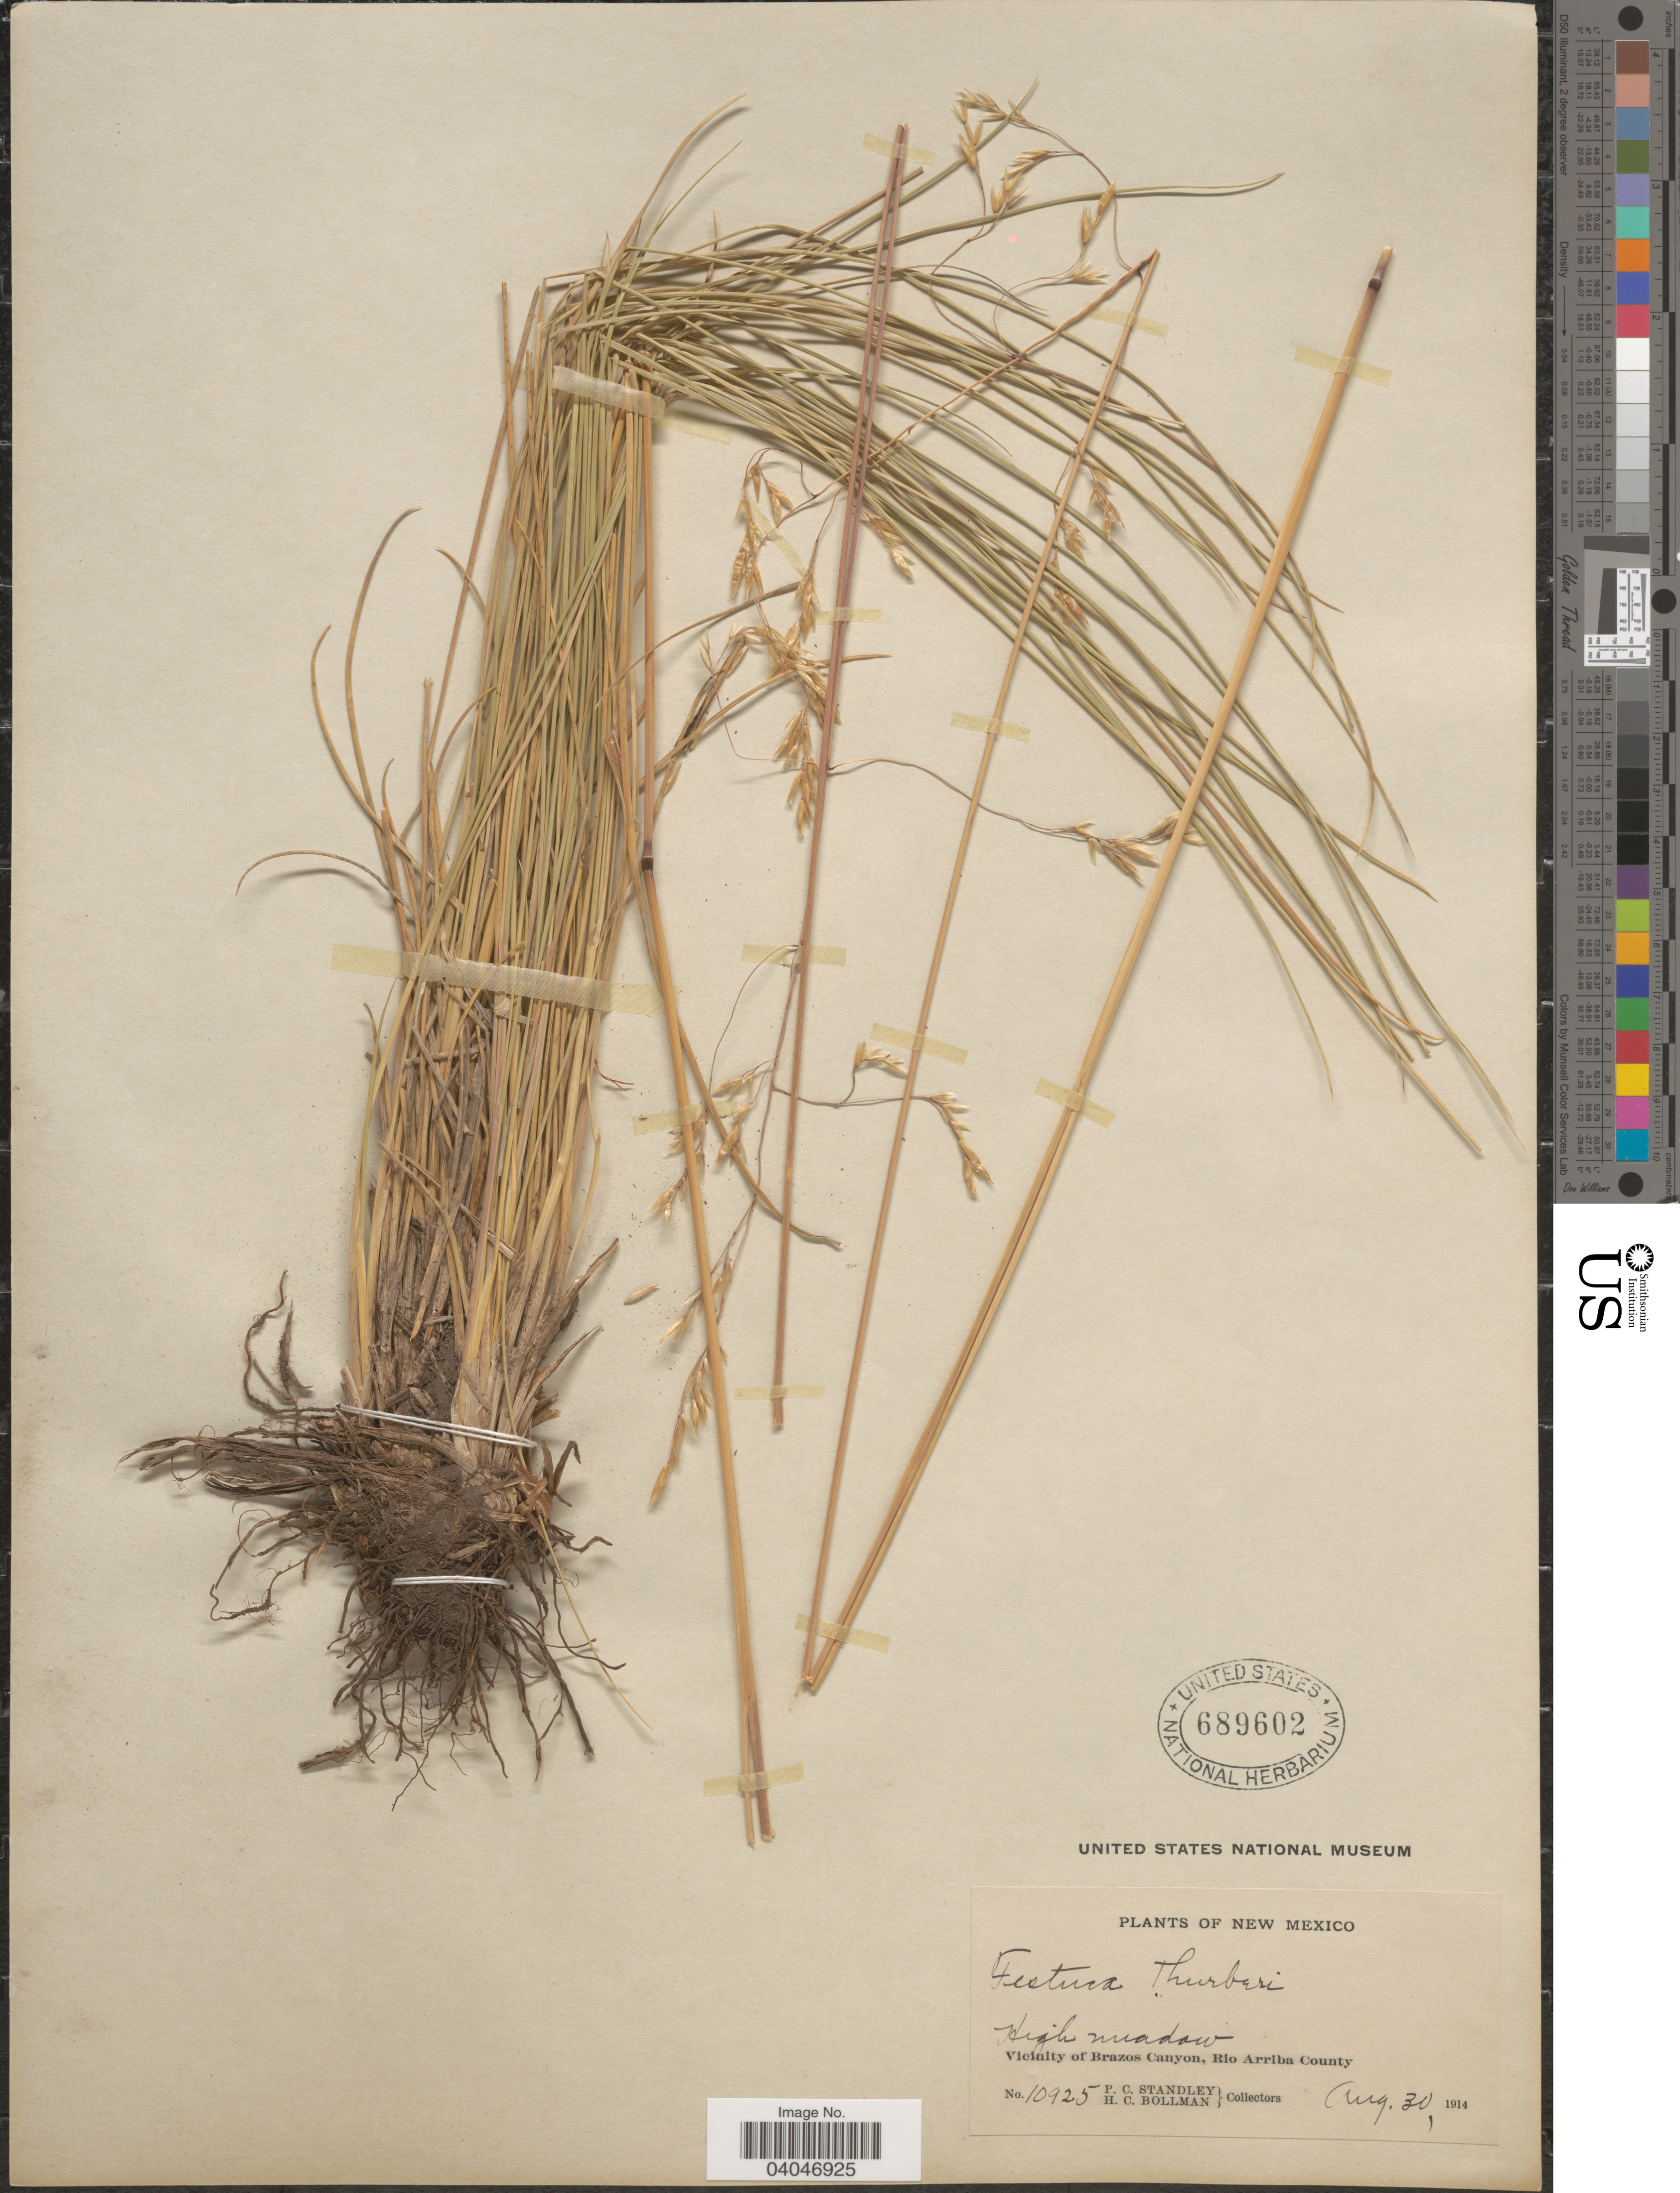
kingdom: Plantae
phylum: Tracheophyta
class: Liliopsida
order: Poales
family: Poaceae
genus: Festuca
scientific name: Festuca thurberi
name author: Vasey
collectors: P. C. Standley & H. C. Bollman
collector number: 10925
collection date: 1914-08-30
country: United States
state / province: New Mexico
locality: Vicinity of Brazos Canyon, Rio Arriba County.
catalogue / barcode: US 689602